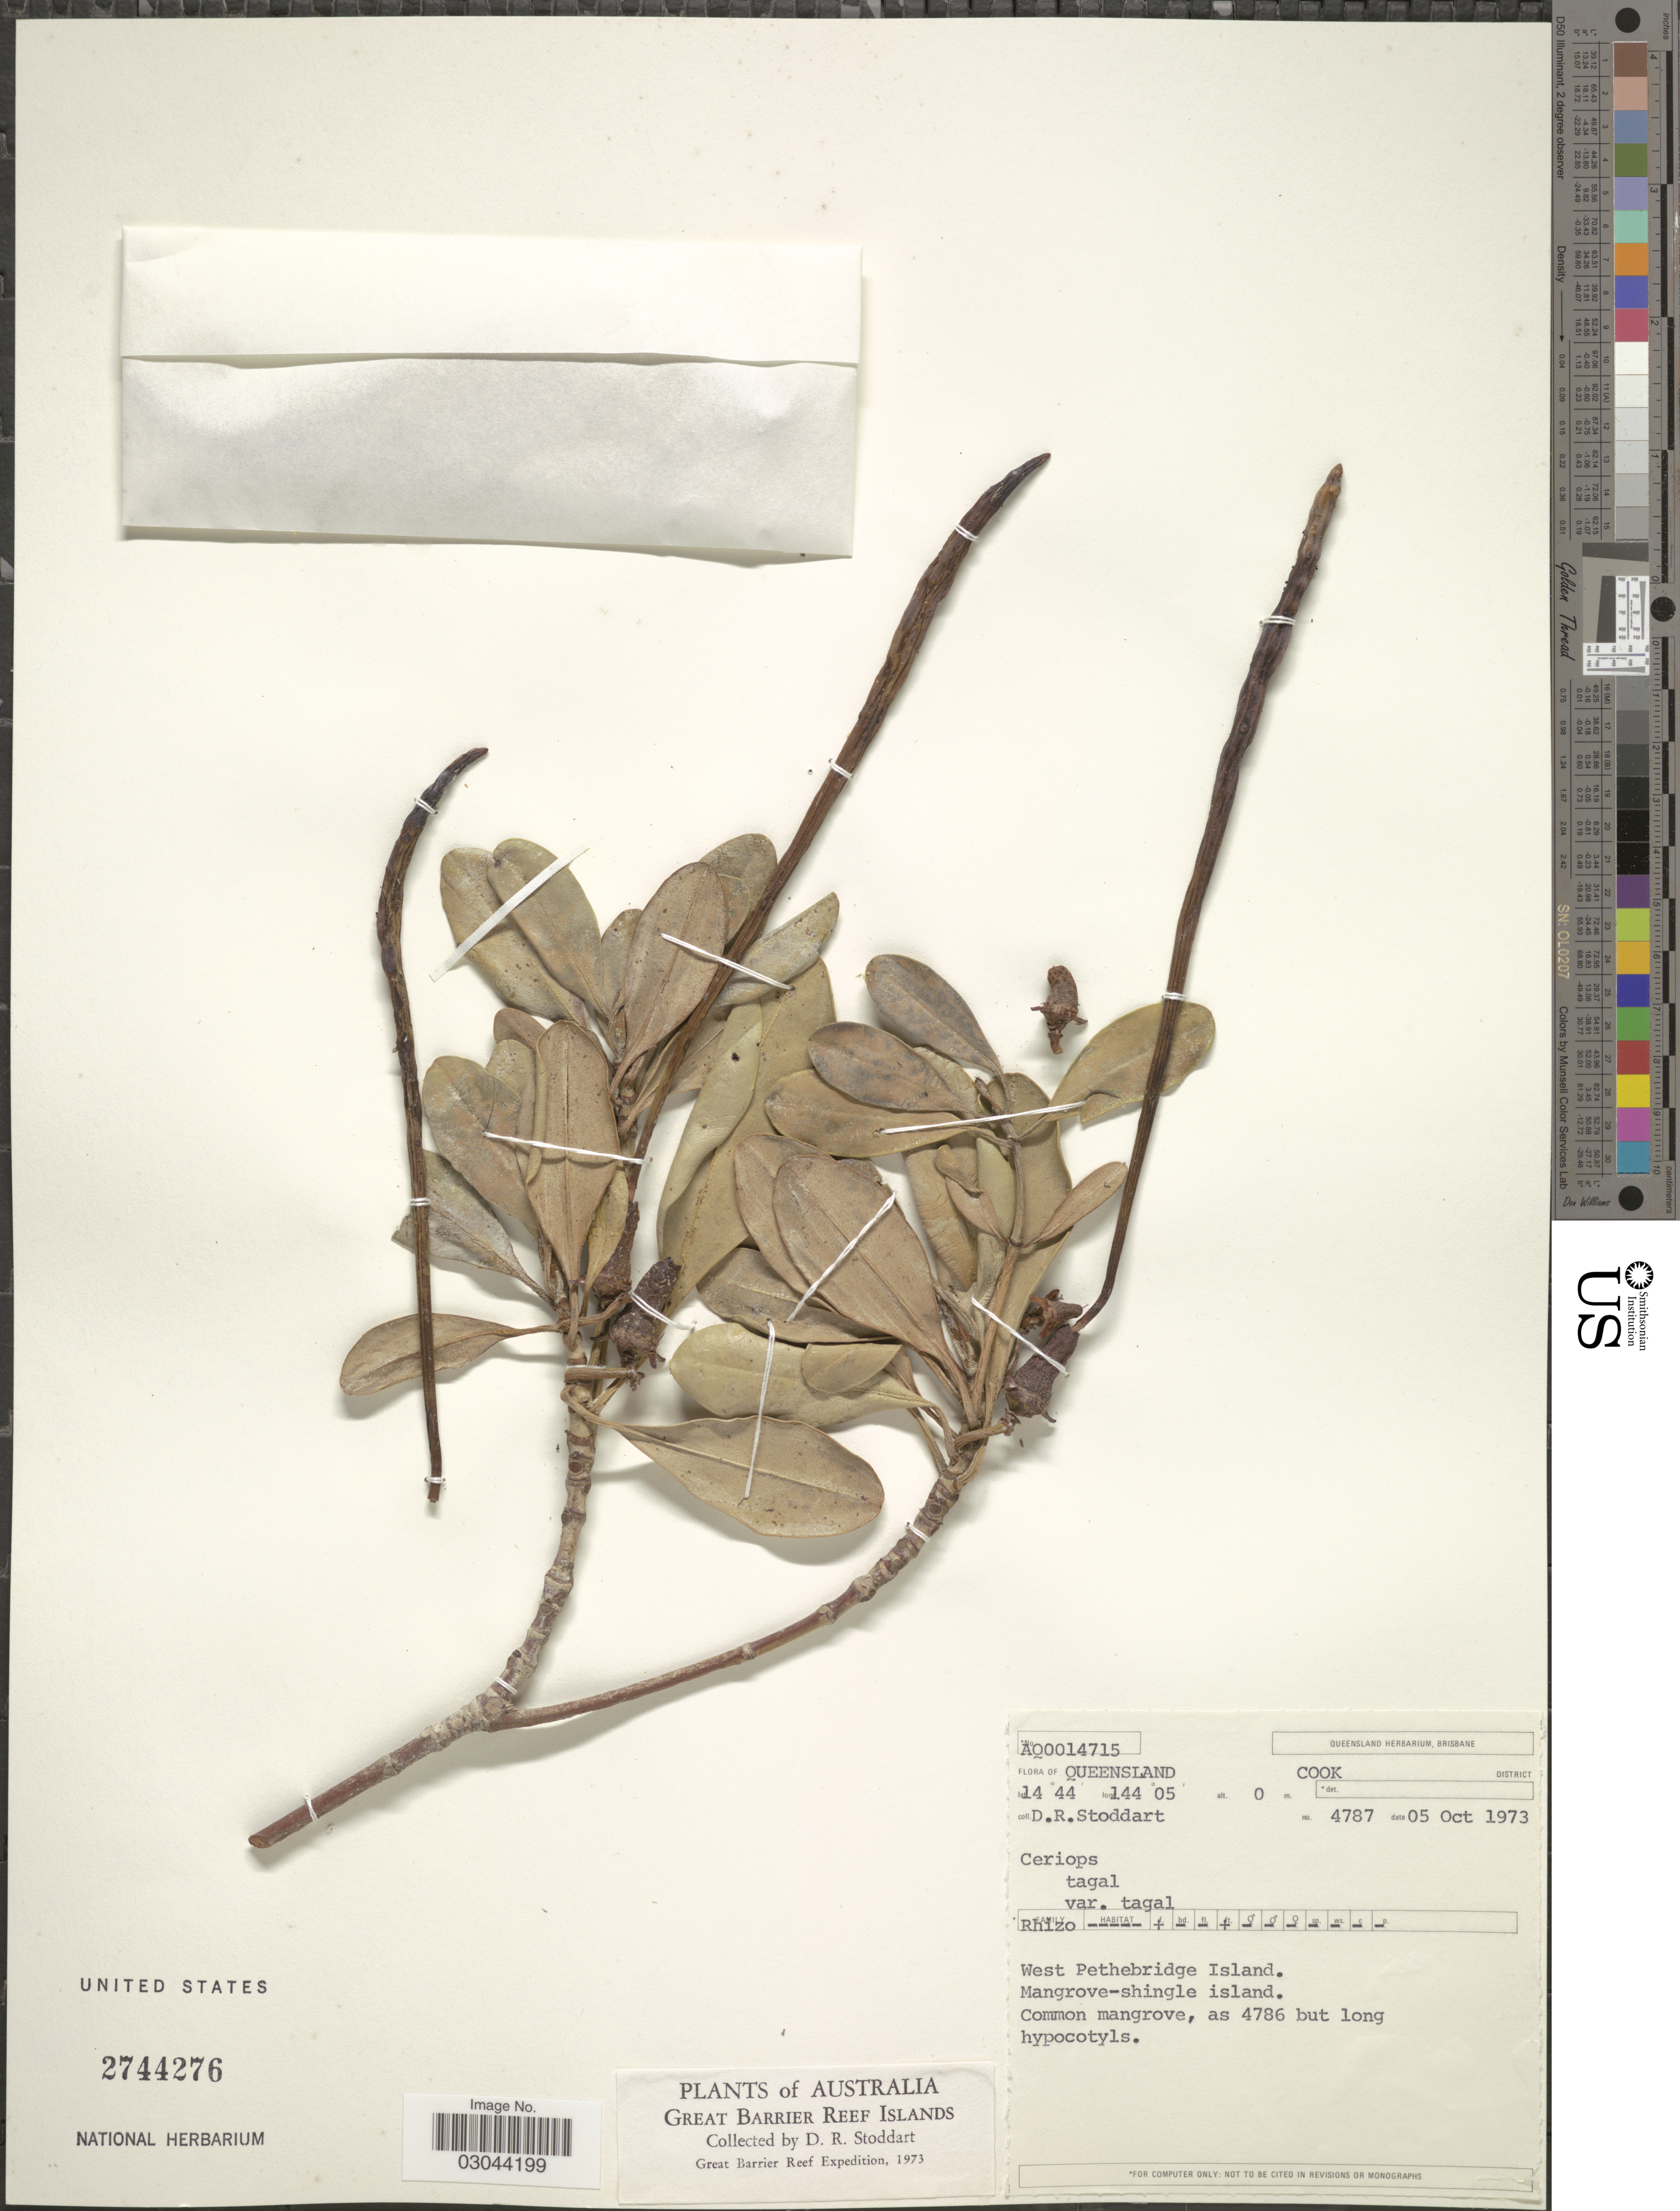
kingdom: Plantae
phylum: Tracheophyta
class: Magnoliopsida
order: Malpighiales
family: Rhizophoraceae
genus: Ceriops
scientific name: Ceriops tagal var. tagal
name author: (Perr.) C.B. Rob.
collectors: D. R. Stoddart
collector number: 4787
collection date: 1973-10-05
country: Australia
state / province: Queensland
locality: Cook District. West Pethebridge Island. Mangrove-shingle island. Great Barrier Reef Islands.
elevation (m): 0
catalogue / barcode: US 2744276